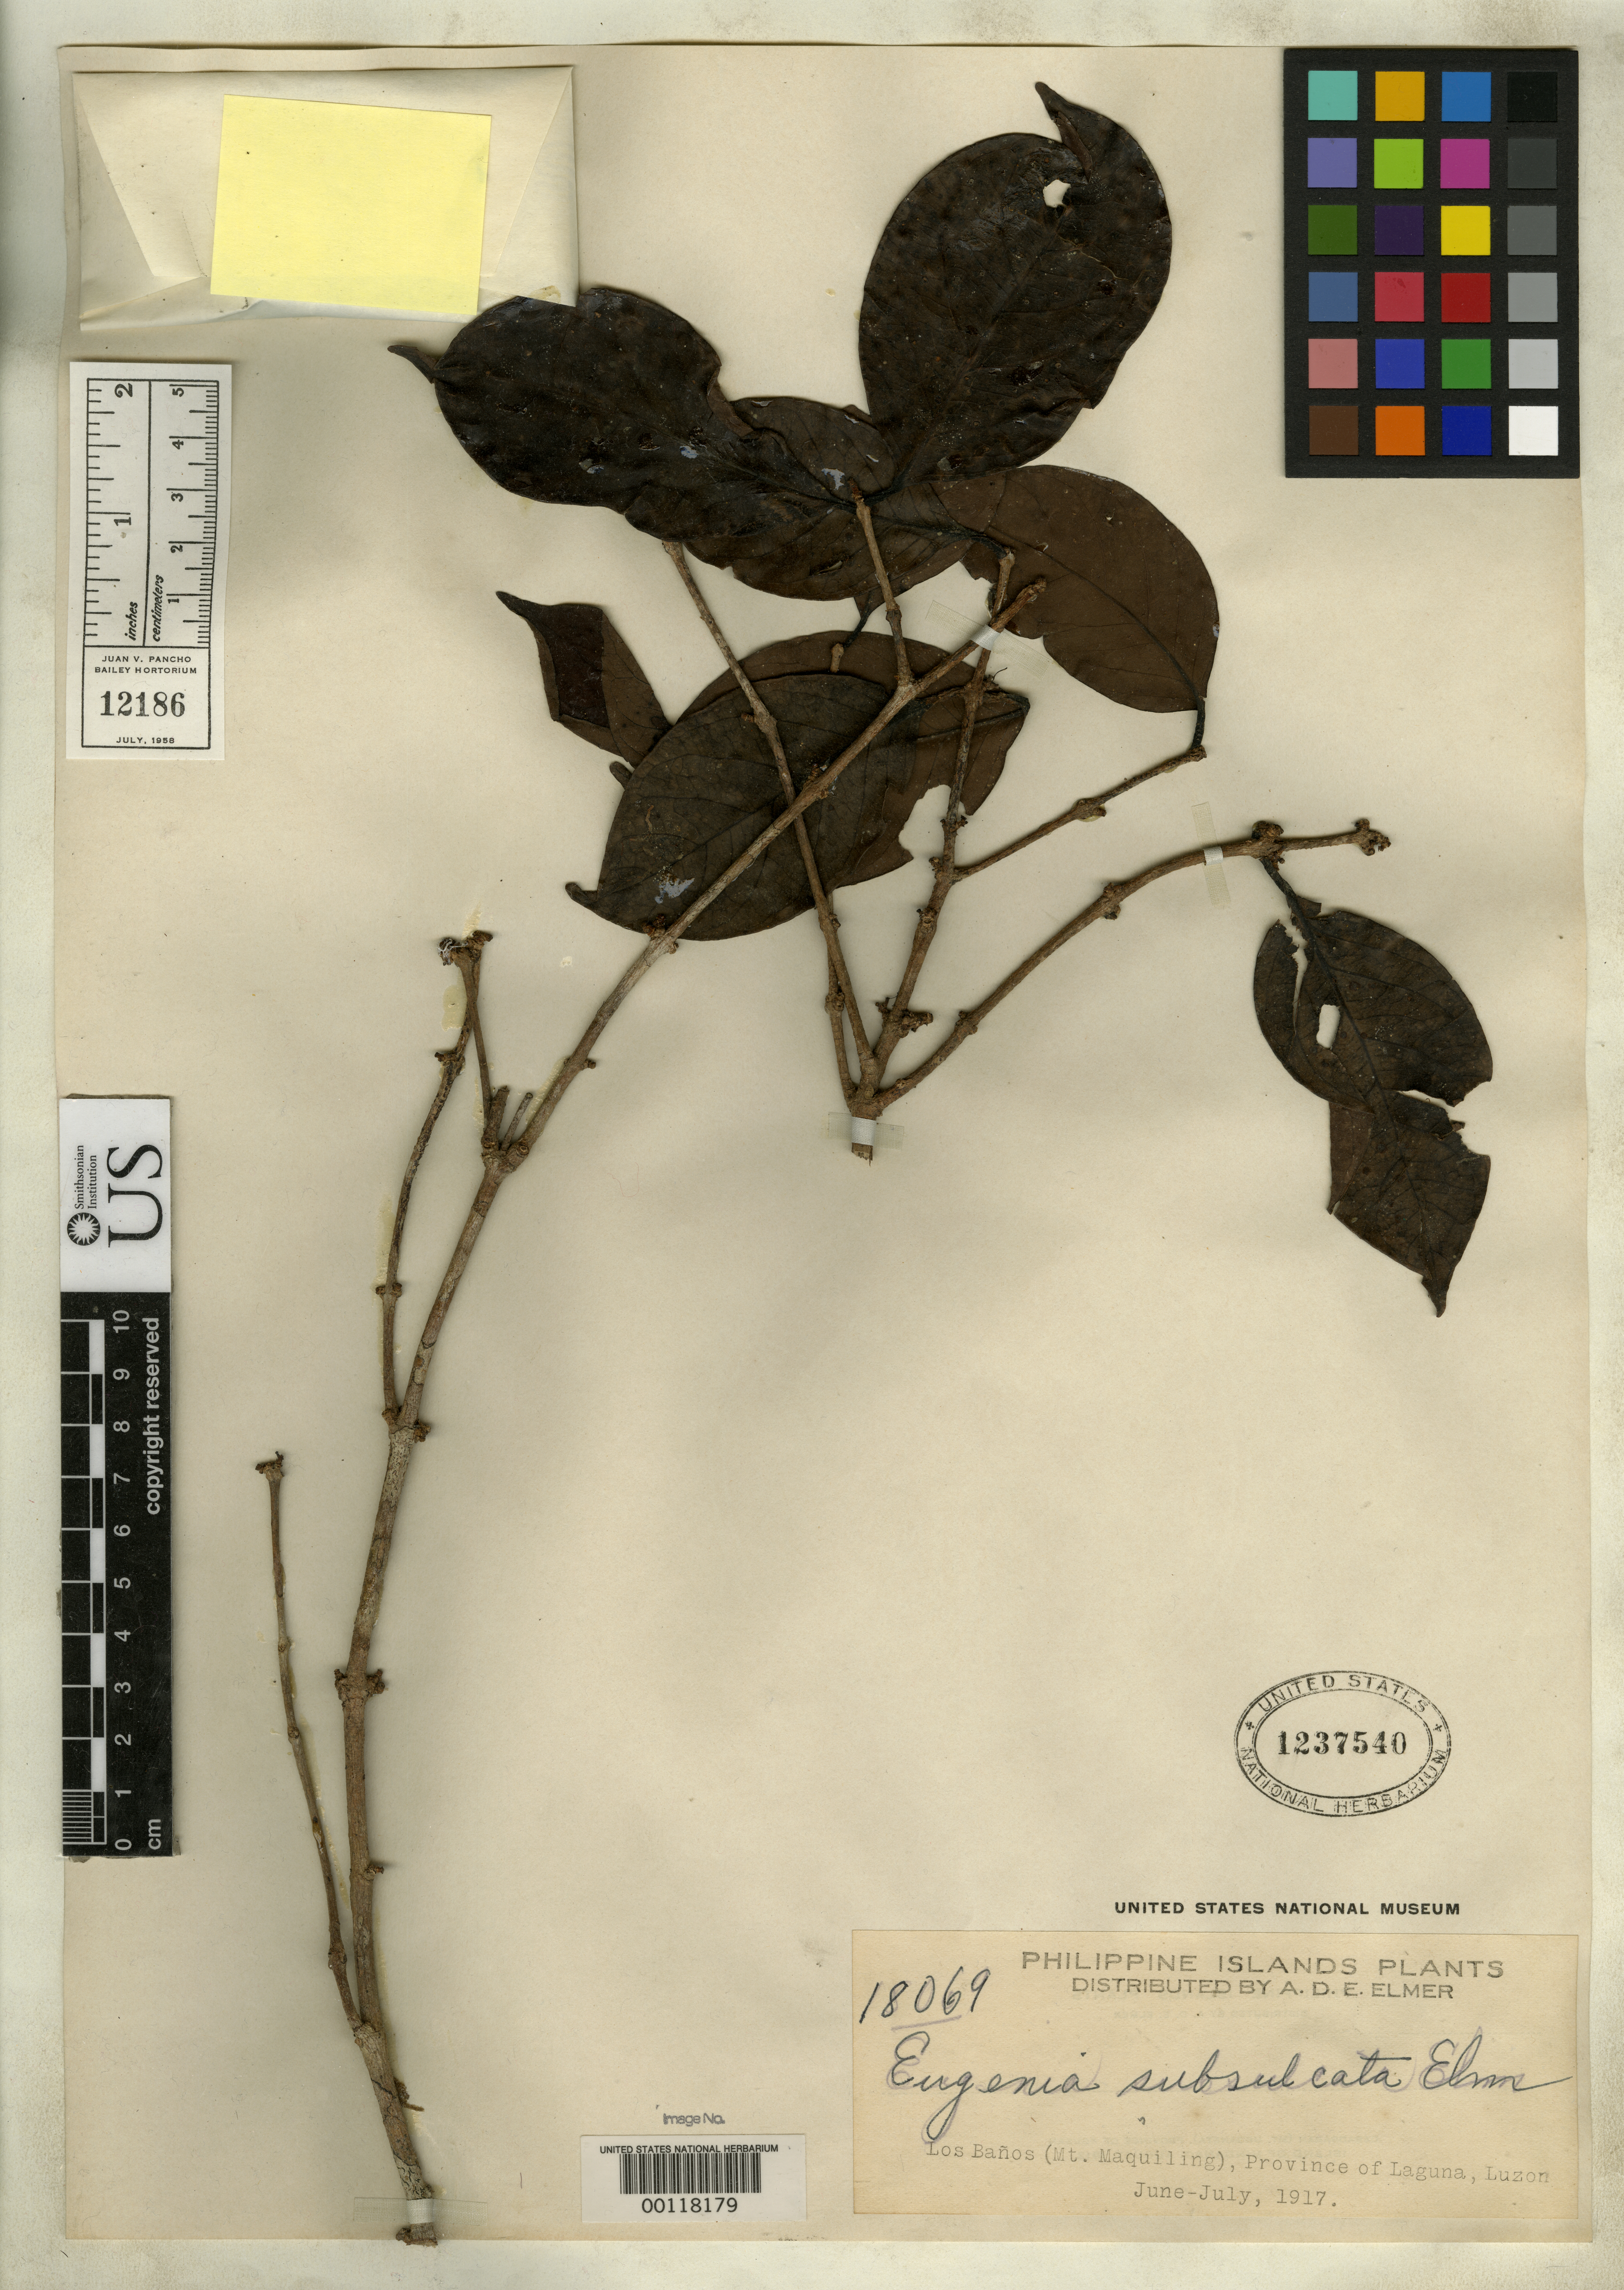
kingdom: Plantae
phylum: Tracheophyta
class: Magnoliopsida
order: Myrtales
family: Myrtaceae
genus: Eugenia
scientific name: Eugenia subsulcata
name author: Elmer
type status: Isotype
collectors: A. D. E. Elmer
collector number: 18069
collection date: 1917-06/1917-07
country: Philippines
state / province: Calabarzon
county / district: Laguna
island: Luzon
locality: Los Baños (Mt. Maquiling), Province of Laguna, Luzon.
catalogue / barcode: US 1237540